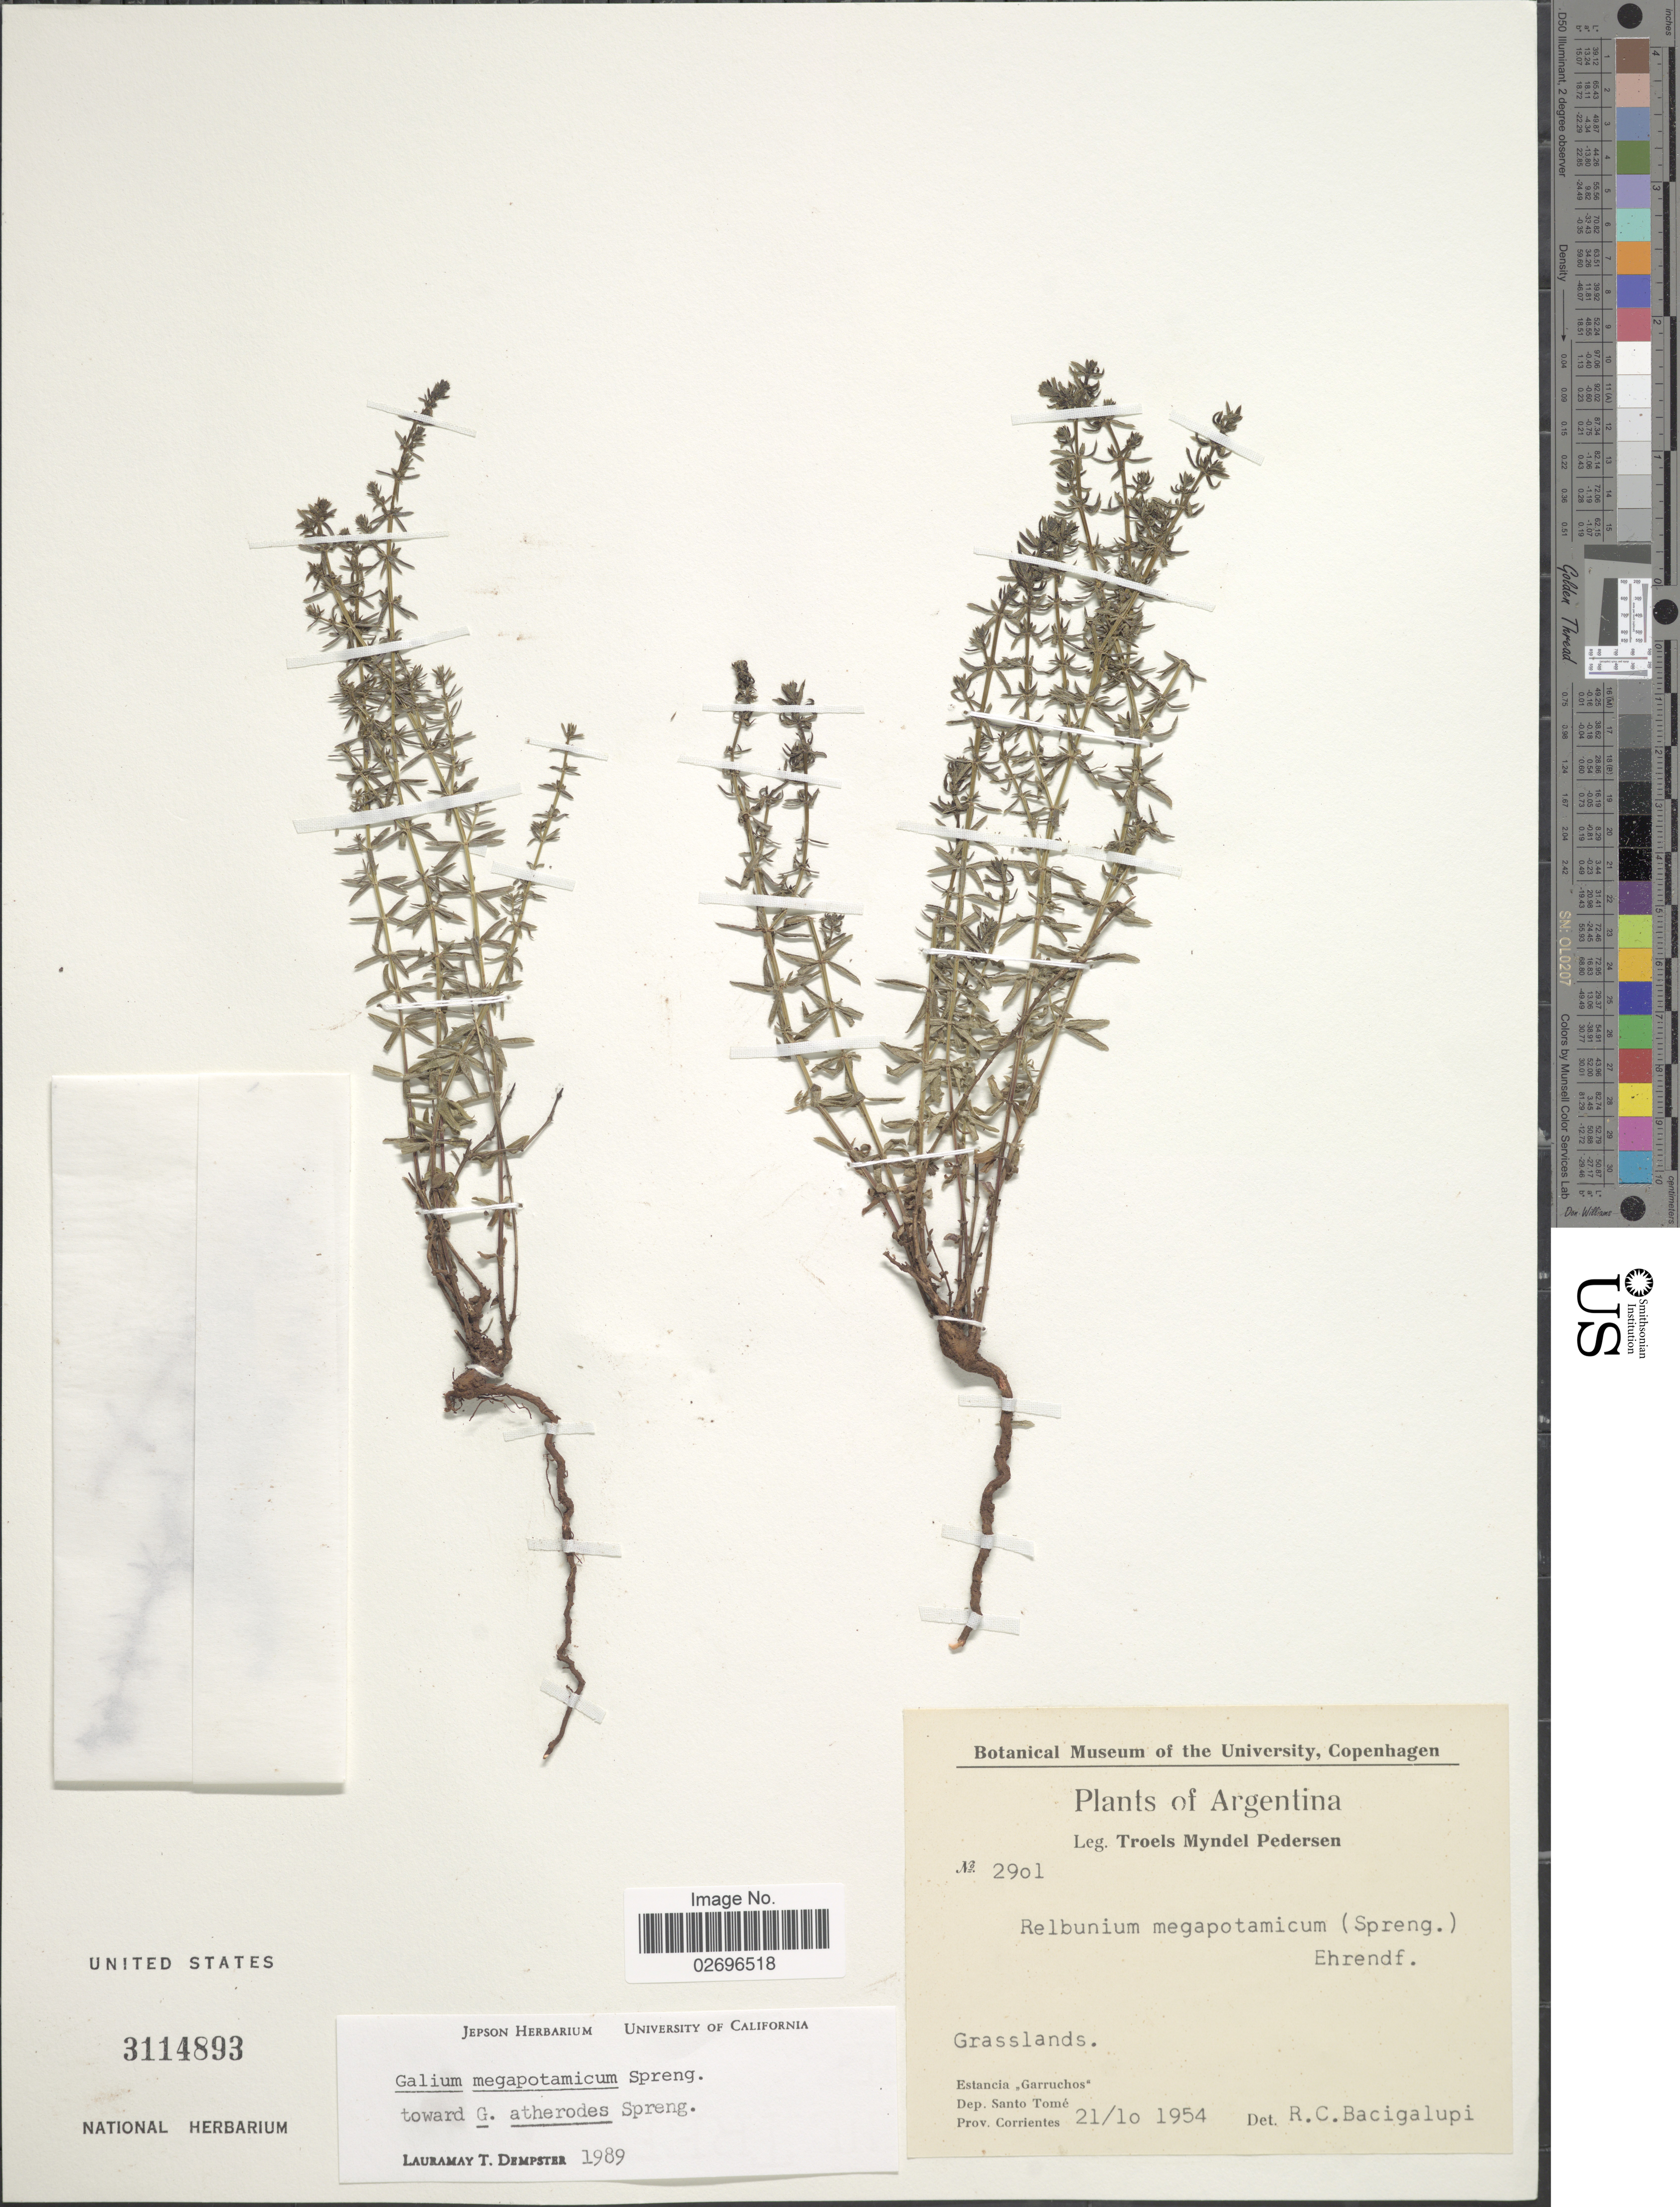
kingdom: Plantae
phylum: Tracheophyta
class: Magnoliopsida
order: Gentianales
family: Rubiaceae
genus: Galium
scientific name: Galium megapotamicum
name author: Spreng.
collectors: T. Pederson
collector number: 2901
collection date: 1954-10-21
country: Argentina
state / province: Corrientes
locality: Grasslands, Estancia ,,Garruchos', Dep. Santo Tomé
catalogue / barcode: US 3114893